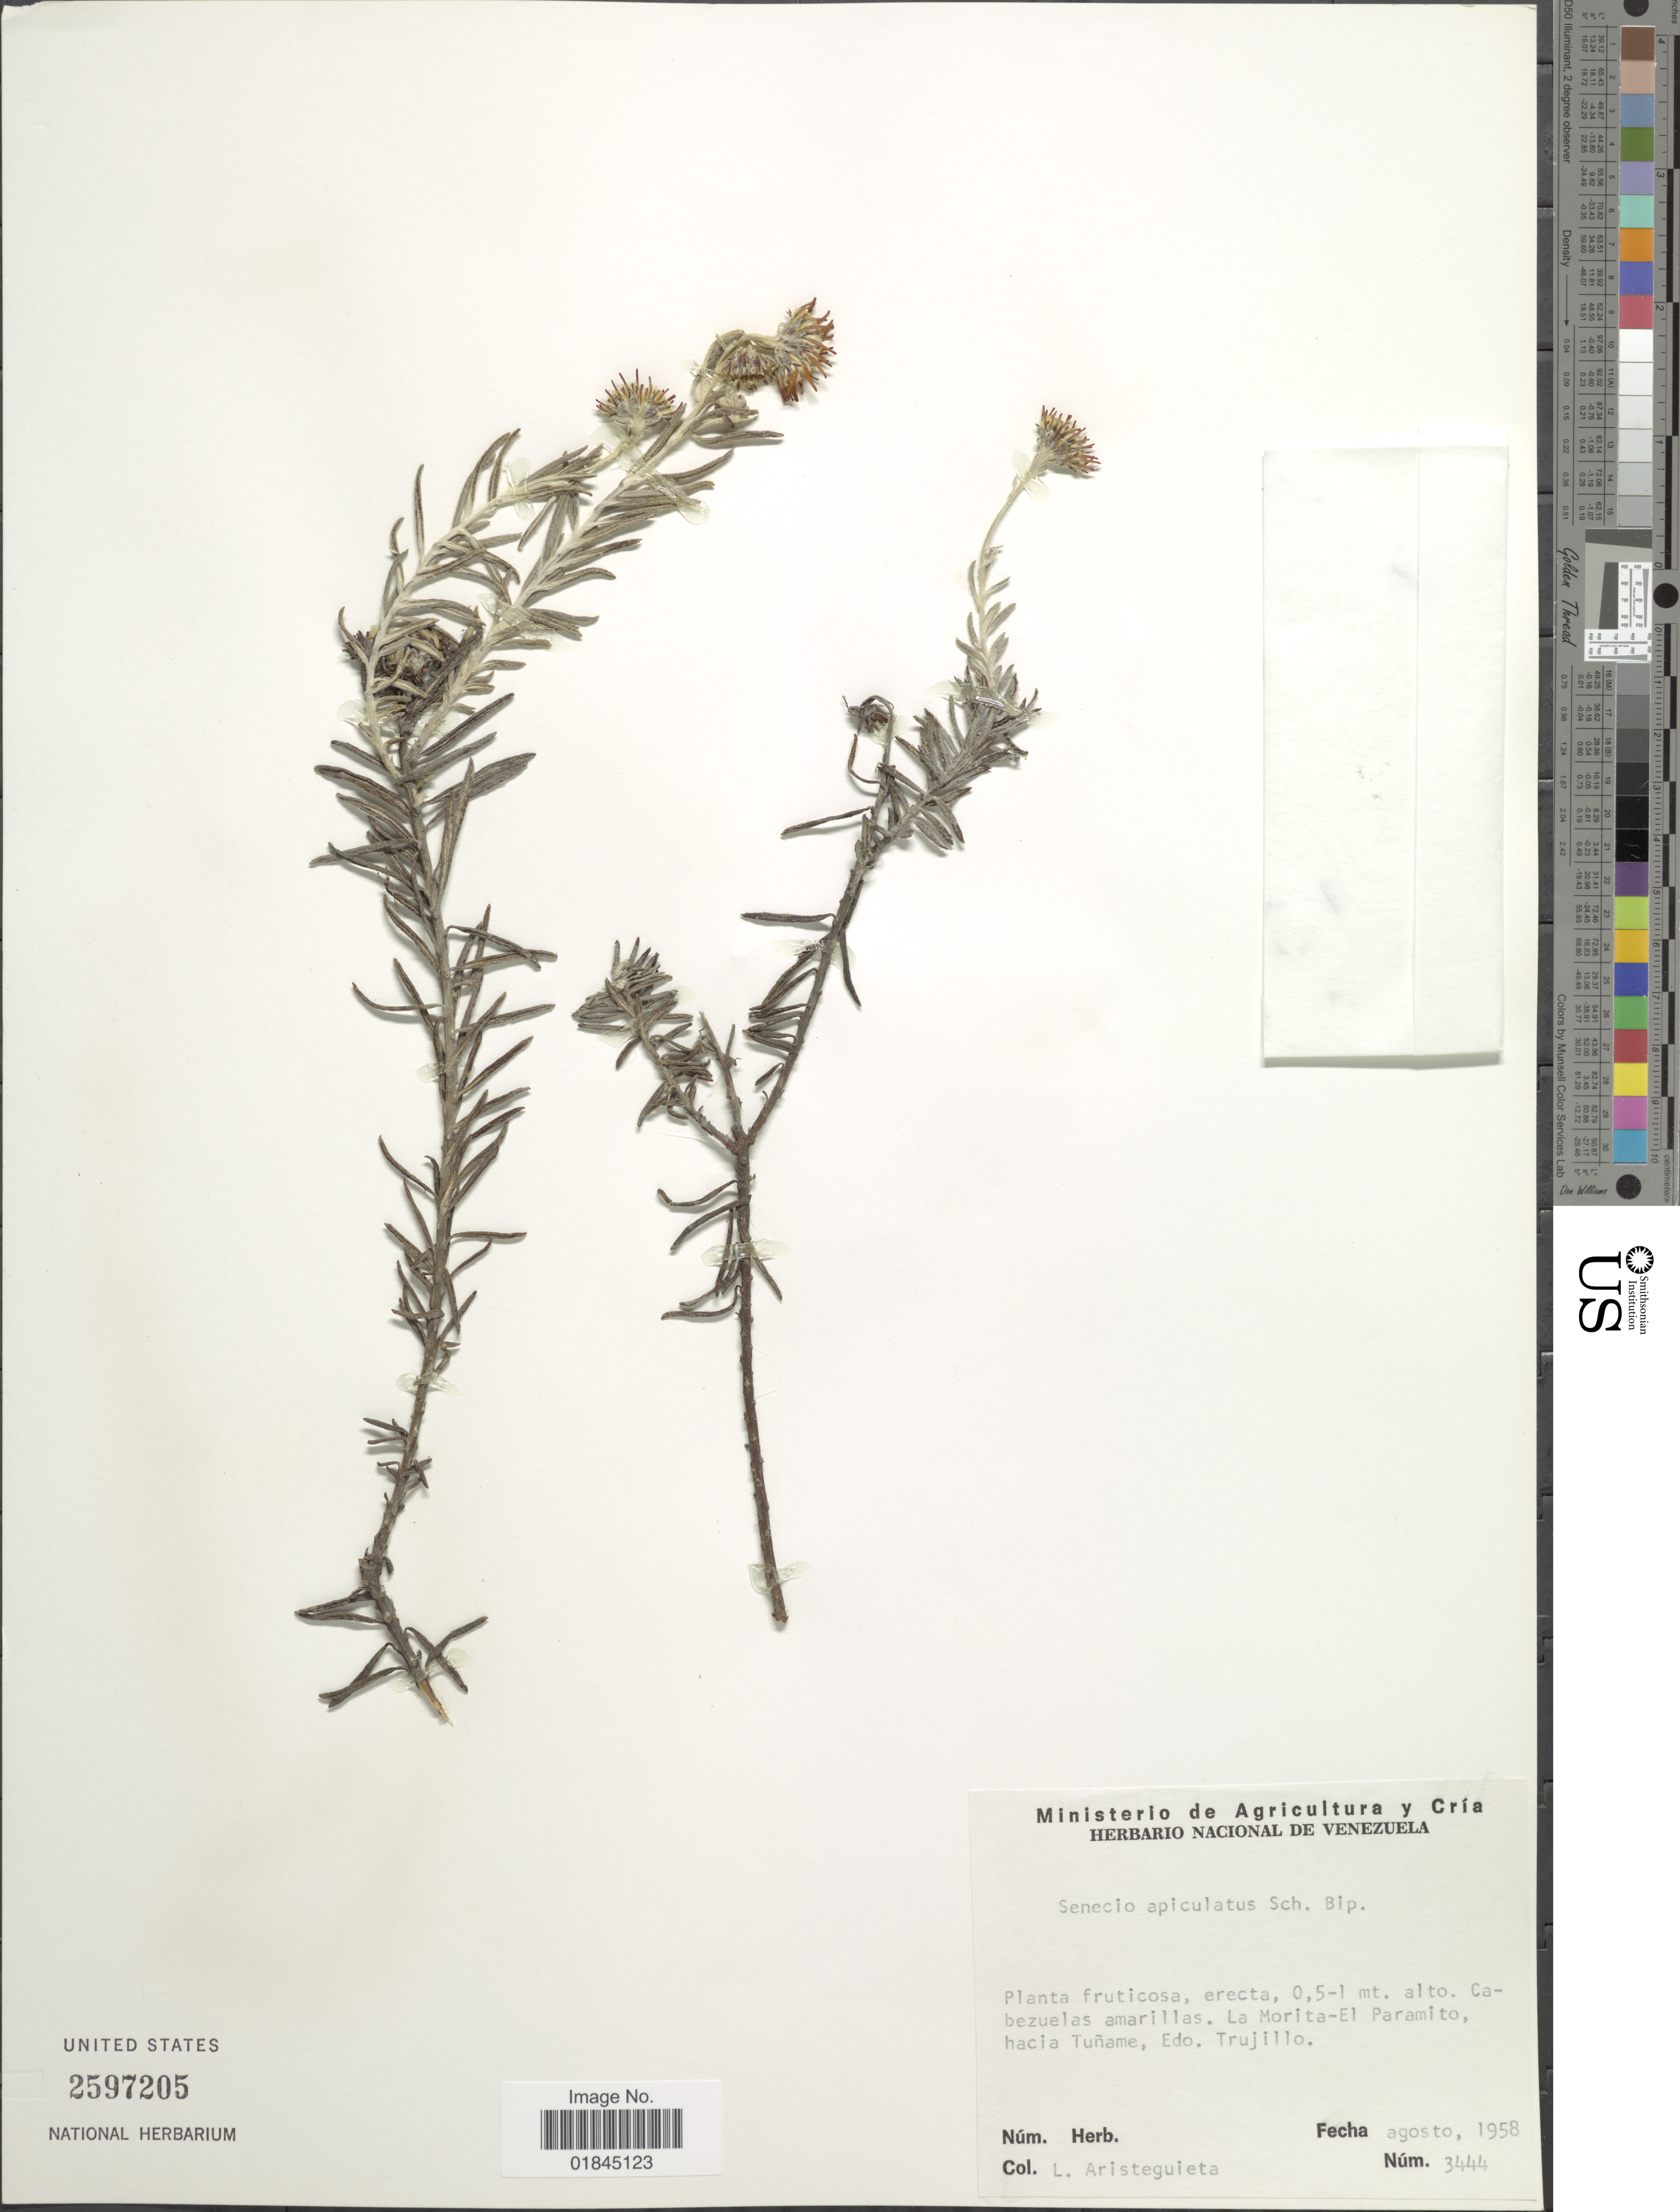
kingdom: Plantae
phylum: Tracheophyta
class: Magnoliopsida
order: Asterales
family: Asteraceae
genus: Pentacalia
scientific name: Pentacalia apiculata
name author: (Sch. Bip. ex Wedd.) Cuatrec.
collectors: L. Aristeguieta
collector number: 3444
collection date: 1958-08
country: Venezuela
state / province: Trujillo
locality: La Morita-El Paramito, hacia Tuñame, Edo. Trujillo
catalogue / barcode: US 2597205